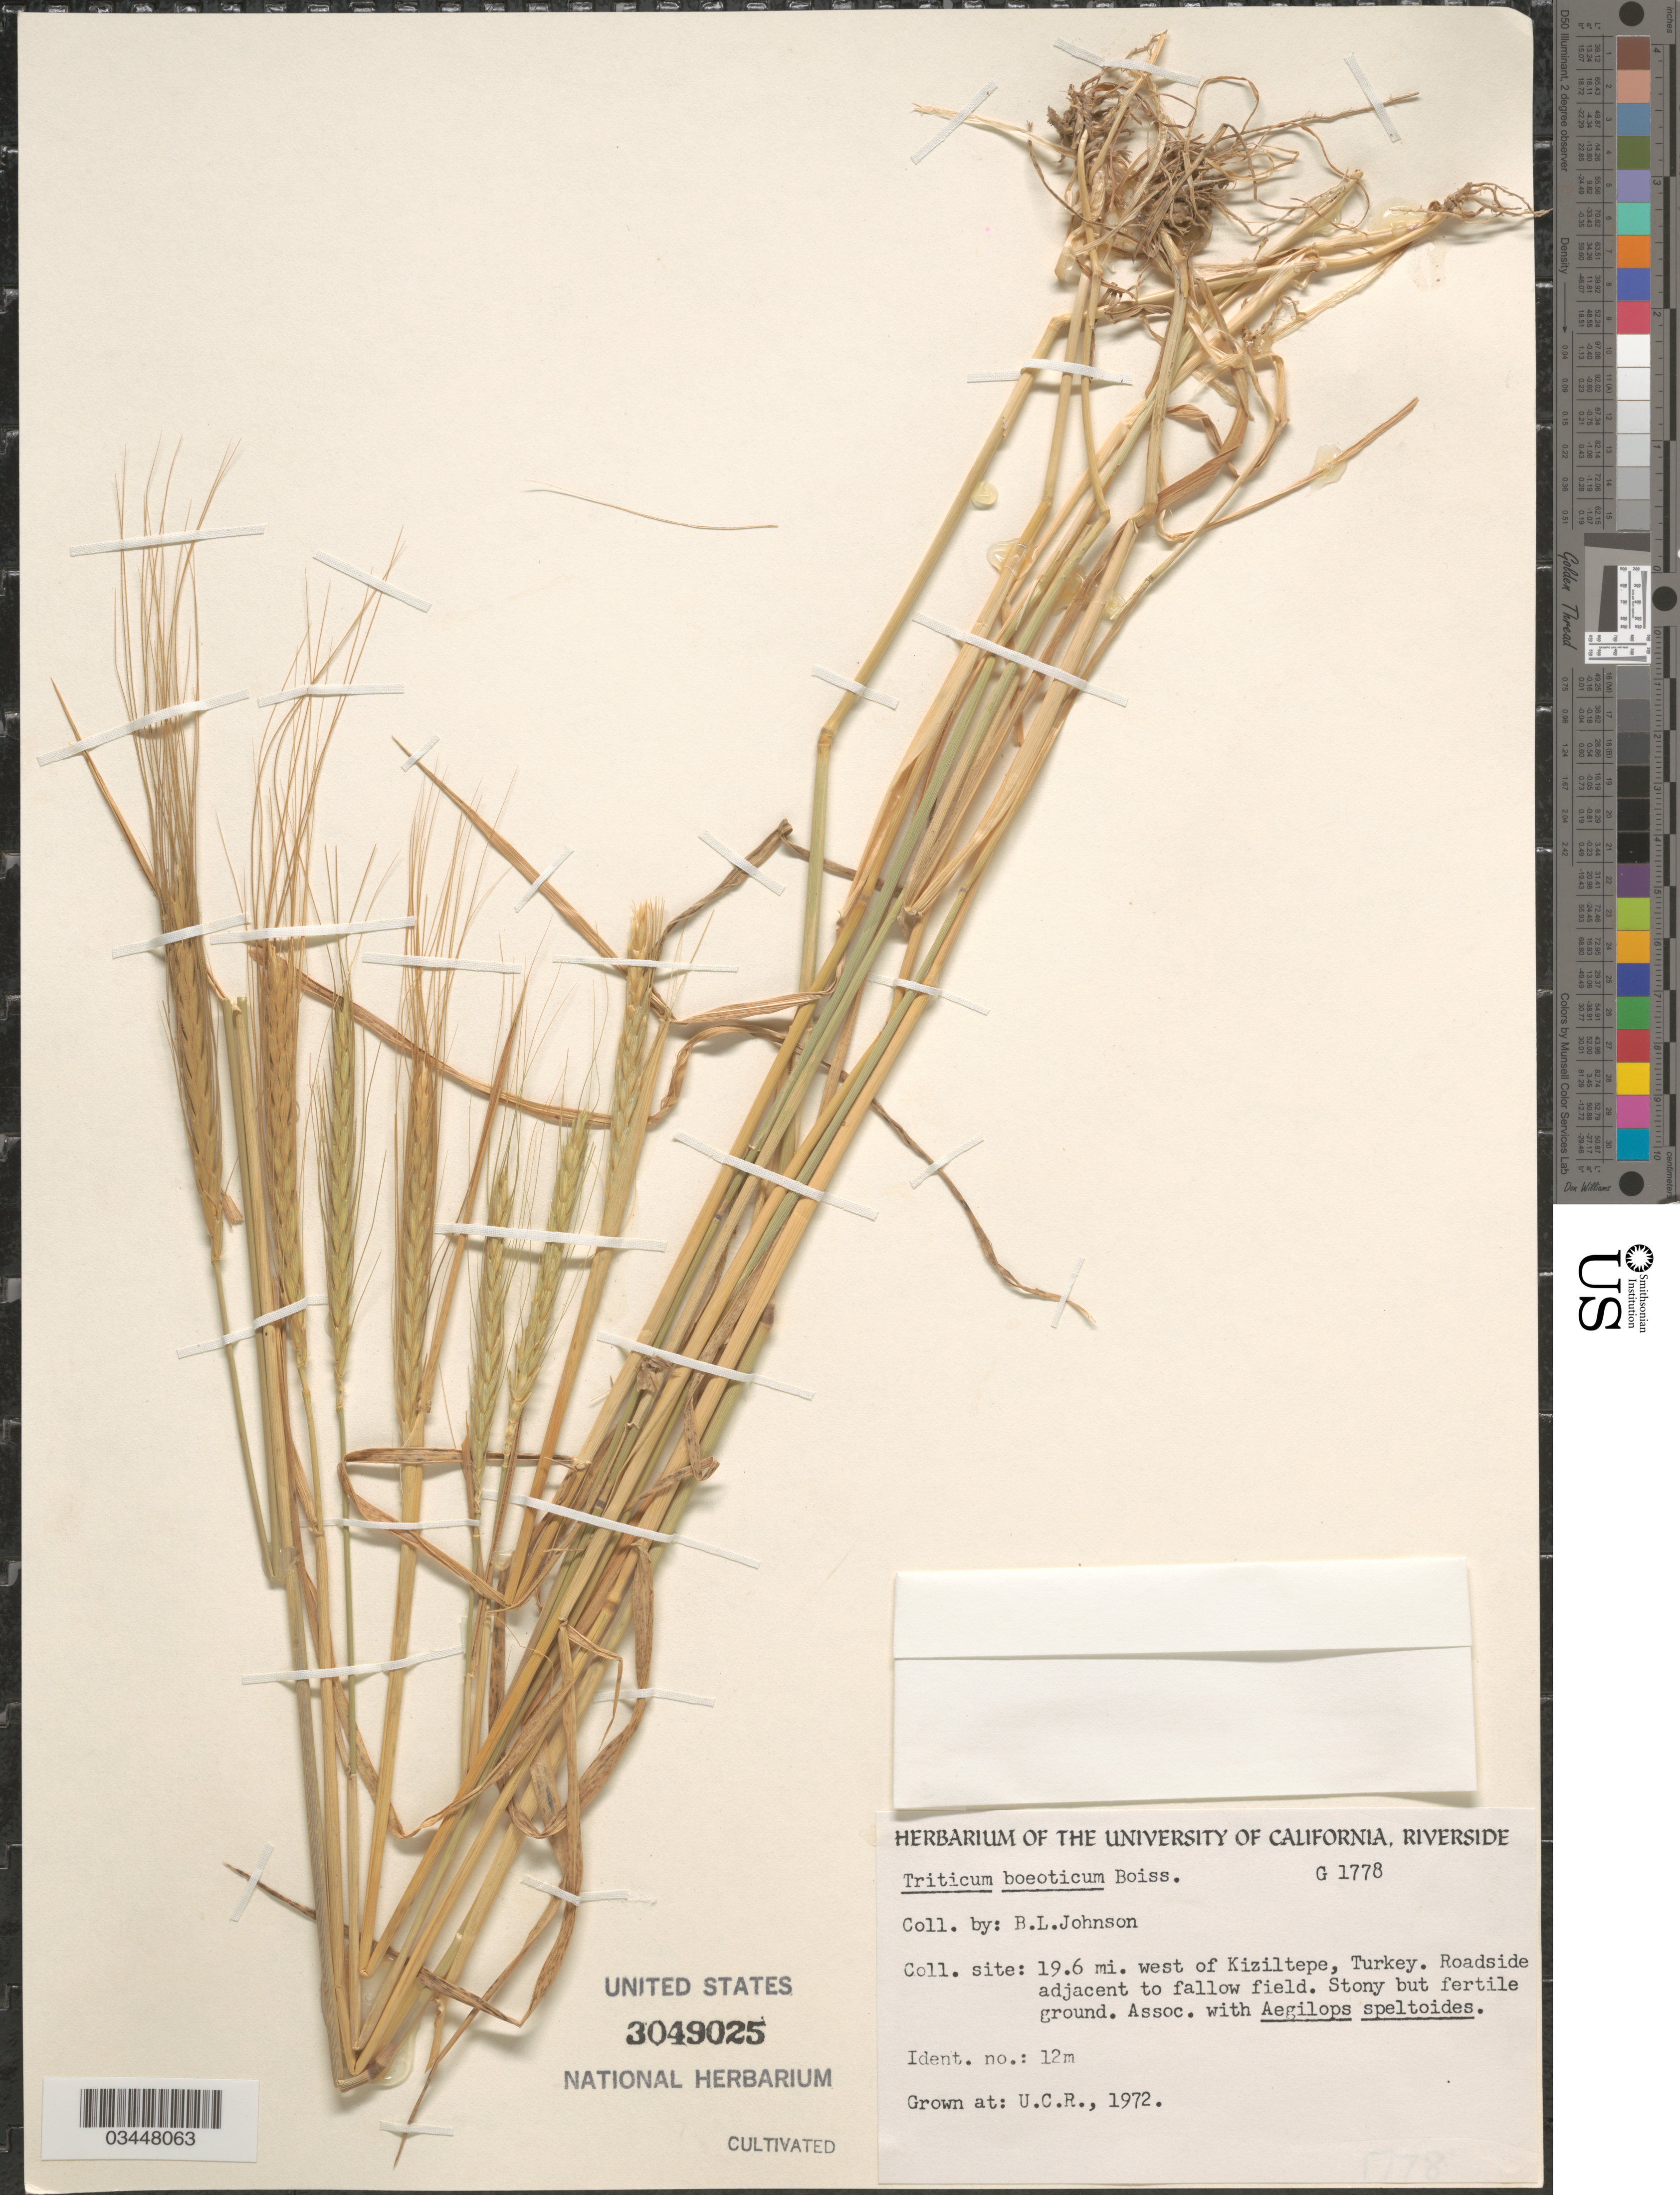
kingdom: Plantae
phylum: Tracheophyta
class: Liliopsida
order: Poales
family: Poaceae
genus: Triticum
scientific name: Triticum boeoticum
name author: Boiss.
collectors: ex herb. Univ. of California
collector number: G1778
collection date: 1972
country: United States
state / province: California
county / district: Riverside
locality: U.C.R.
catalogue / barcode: US 3049025